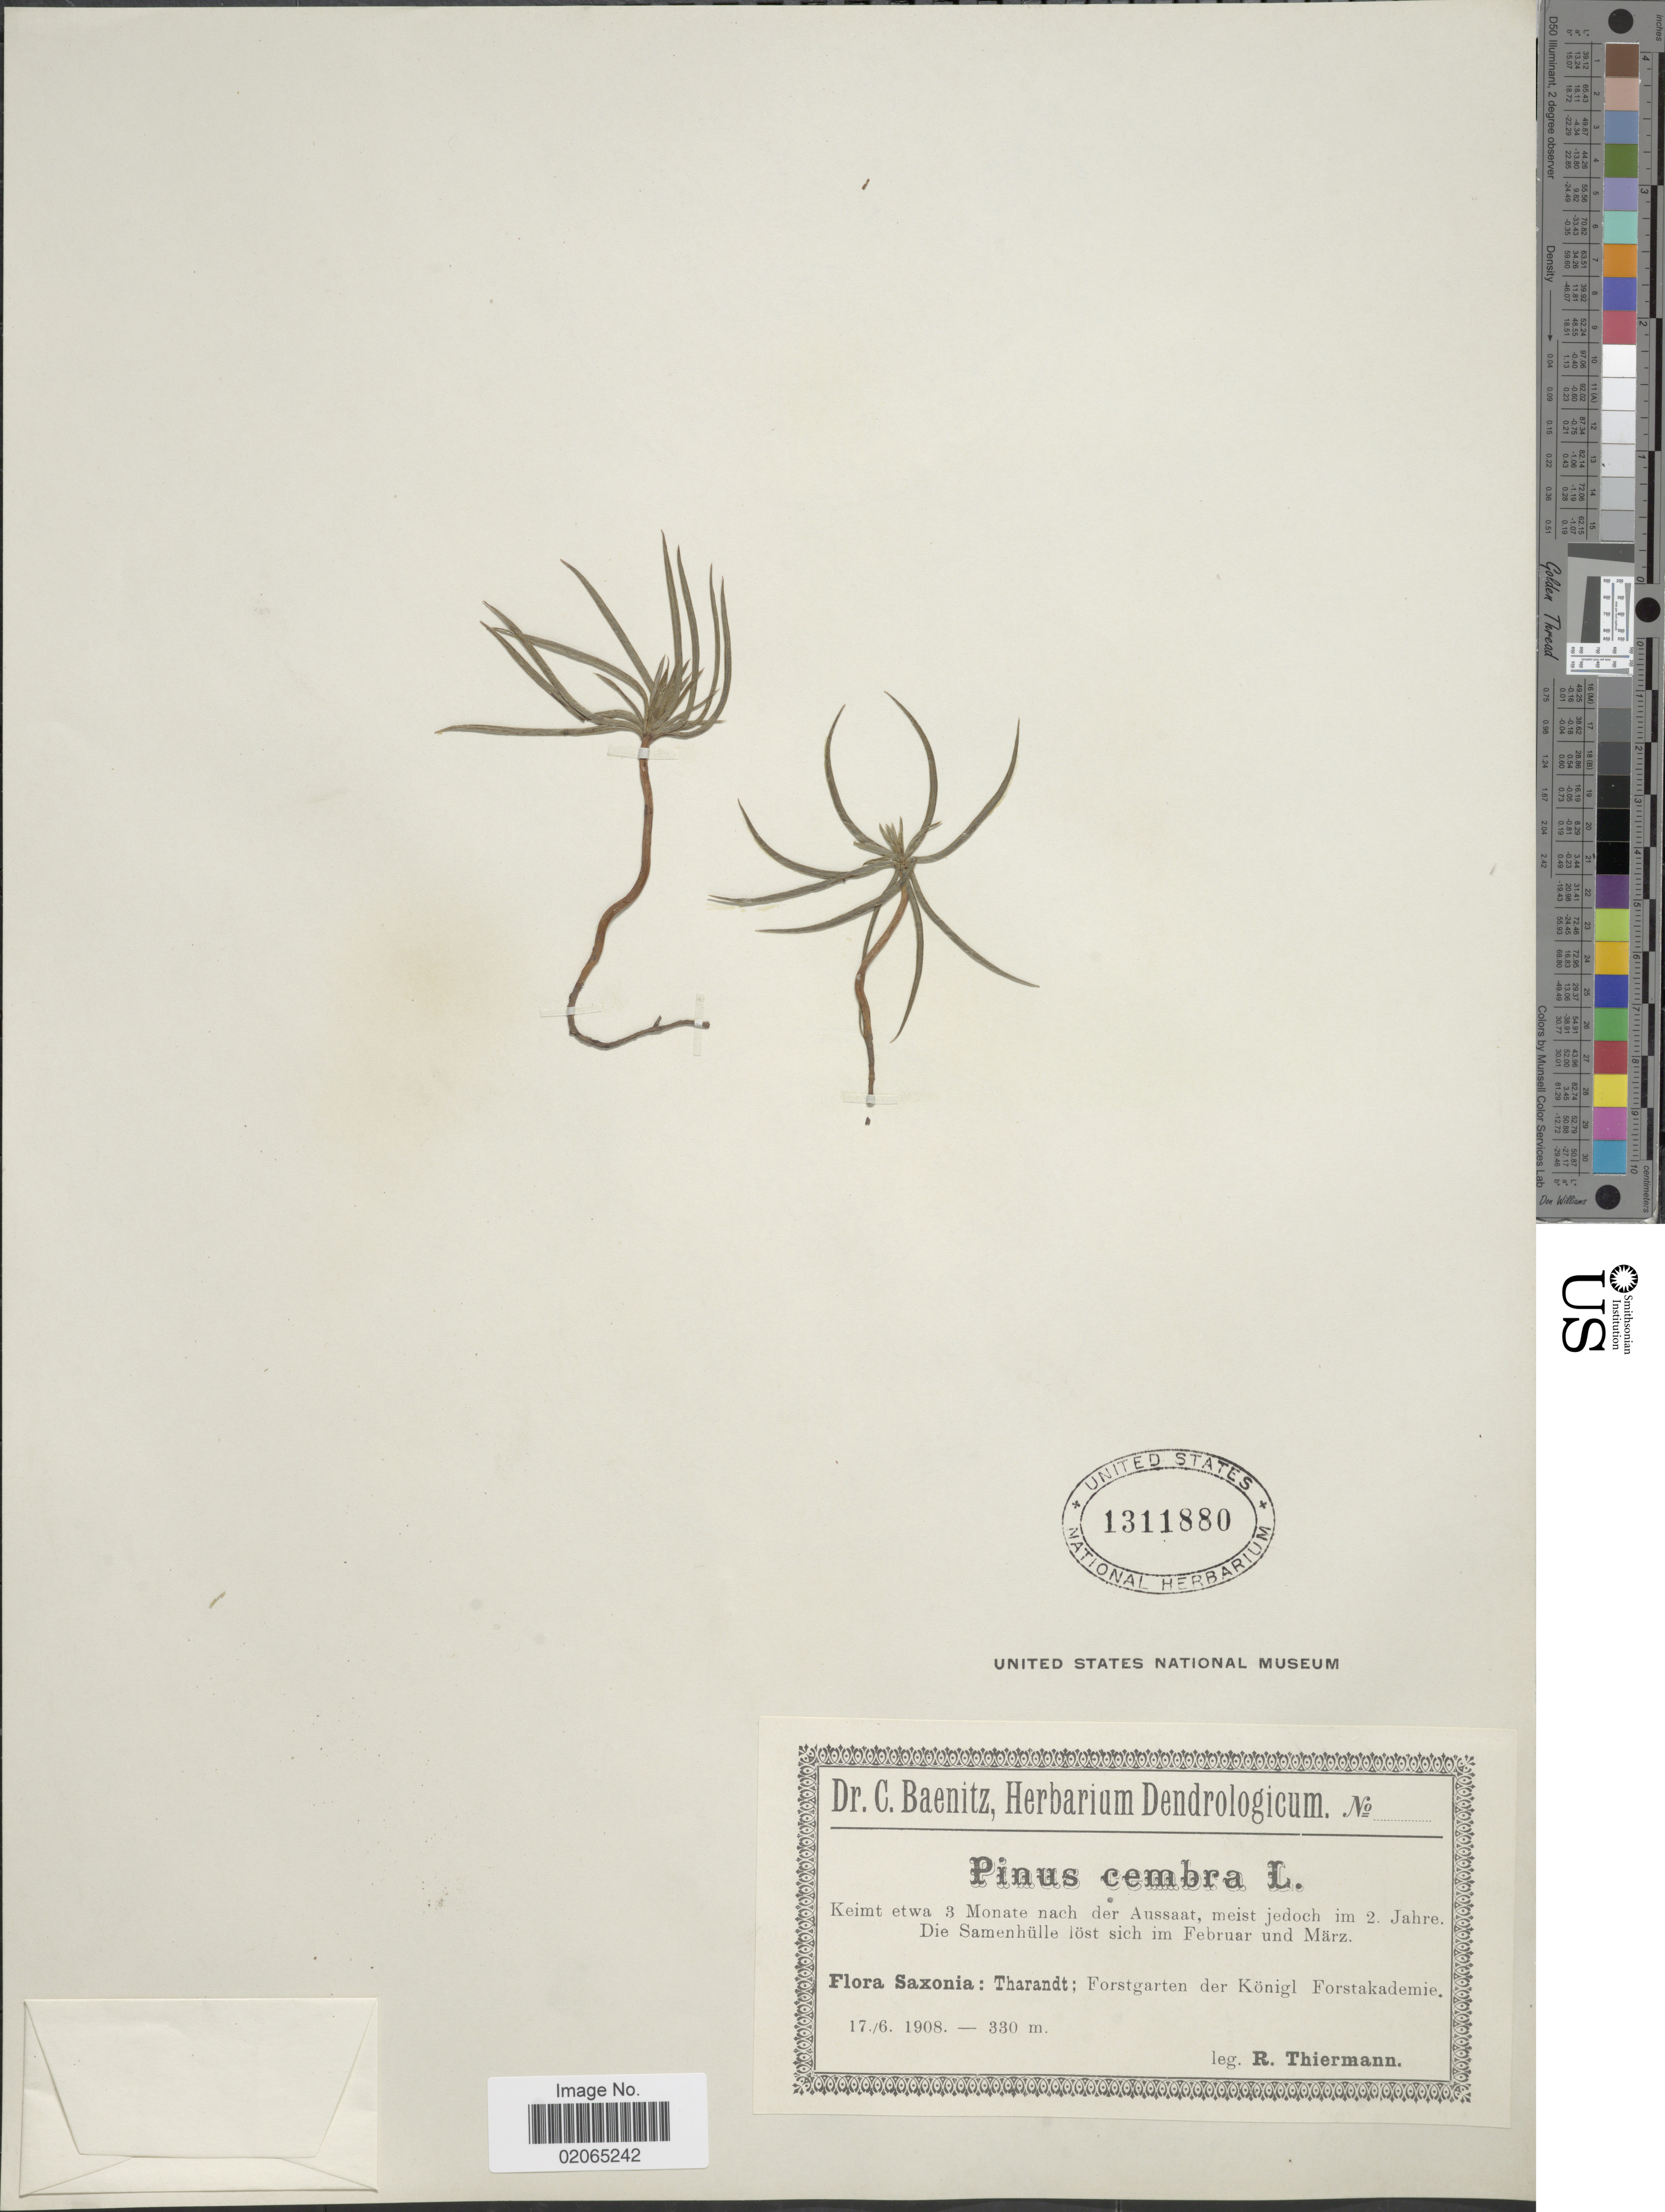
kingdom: Plantae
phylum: Tracheophyta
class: Pinopsida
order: Pinales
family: Pinaceae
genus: Pinus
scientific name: Pinus cembra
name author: L.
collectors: R. Thiermann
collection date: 1908-06-17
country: Germany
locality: Saxonia: Tharandt; Forstgarten der Königl Forstakademie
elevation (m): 330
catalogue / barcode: US 1311880